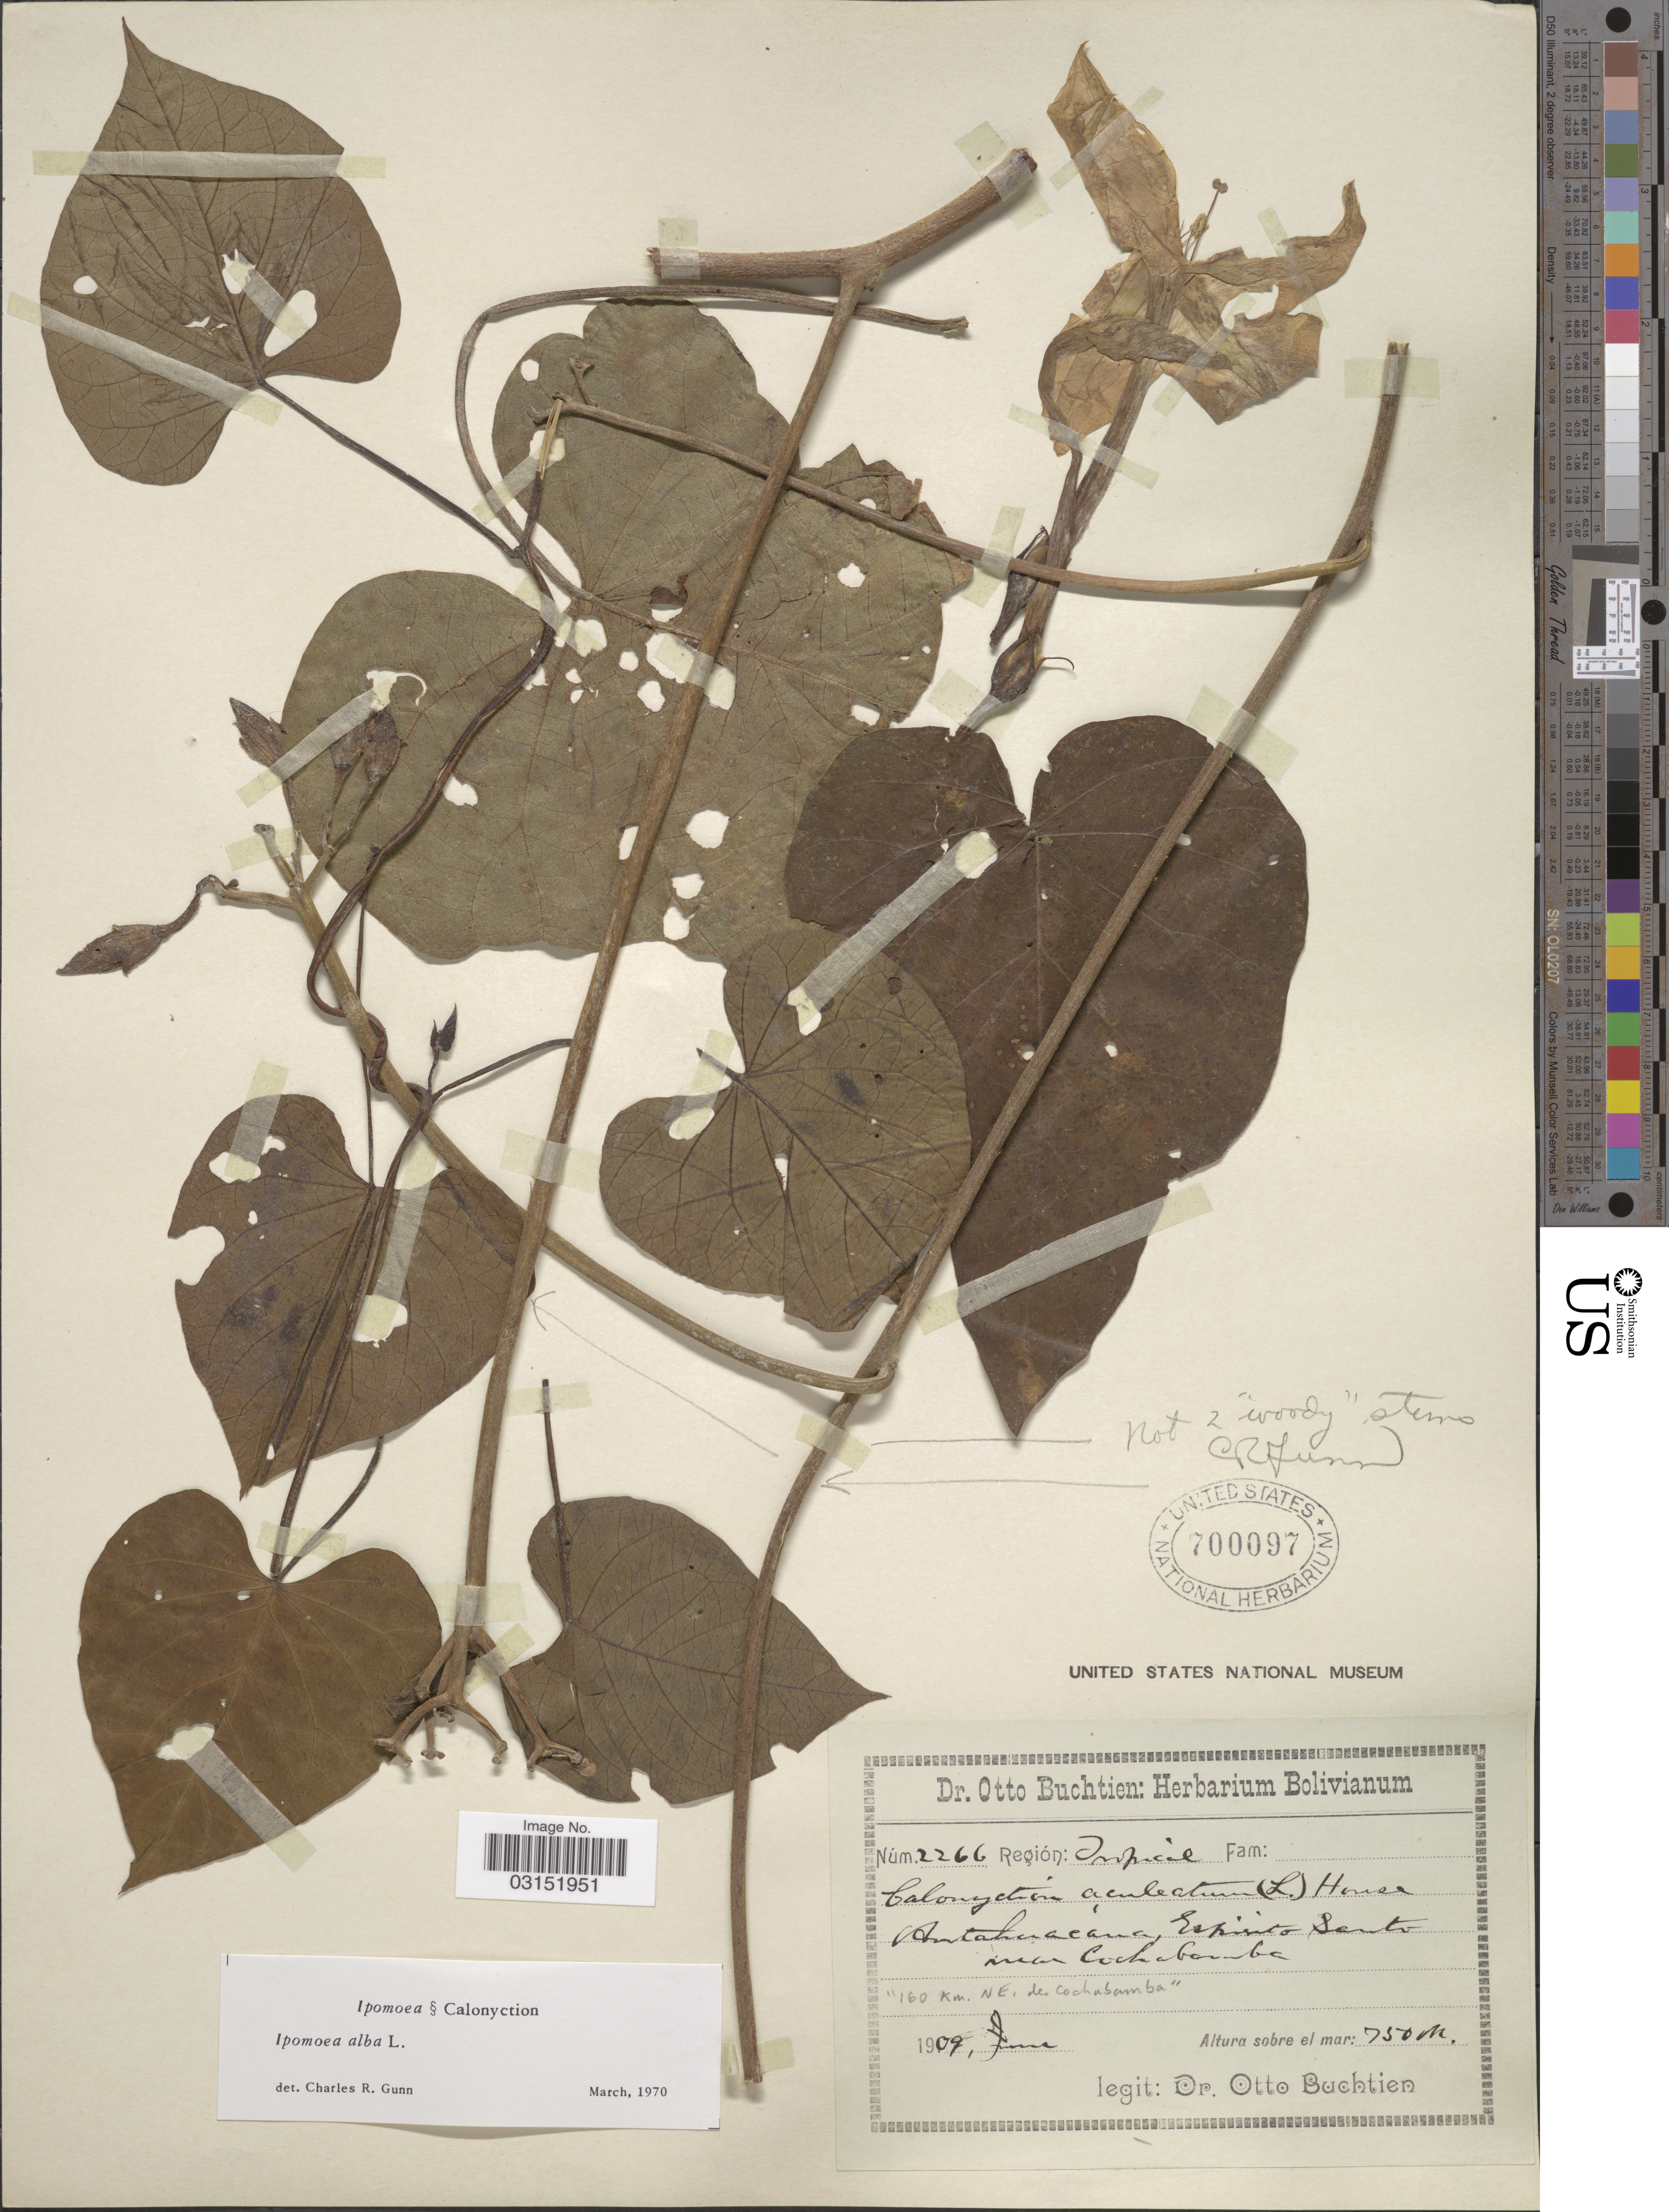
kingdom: Plantae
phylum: Tracheophyta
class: Magnoliopsida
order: Solanales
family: Convolvulaceae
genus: Ipomoea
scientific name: Ipomoea alba L.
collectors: O. Buchtien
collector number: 2266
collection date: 1909-06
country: Bolivia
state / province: Cochabamba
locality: Región: tropical, 160 Km. NE. de Cochabamba, Antahuacana, Espirito Santo near Cochabamba.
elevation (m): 750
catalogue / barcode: US 700097